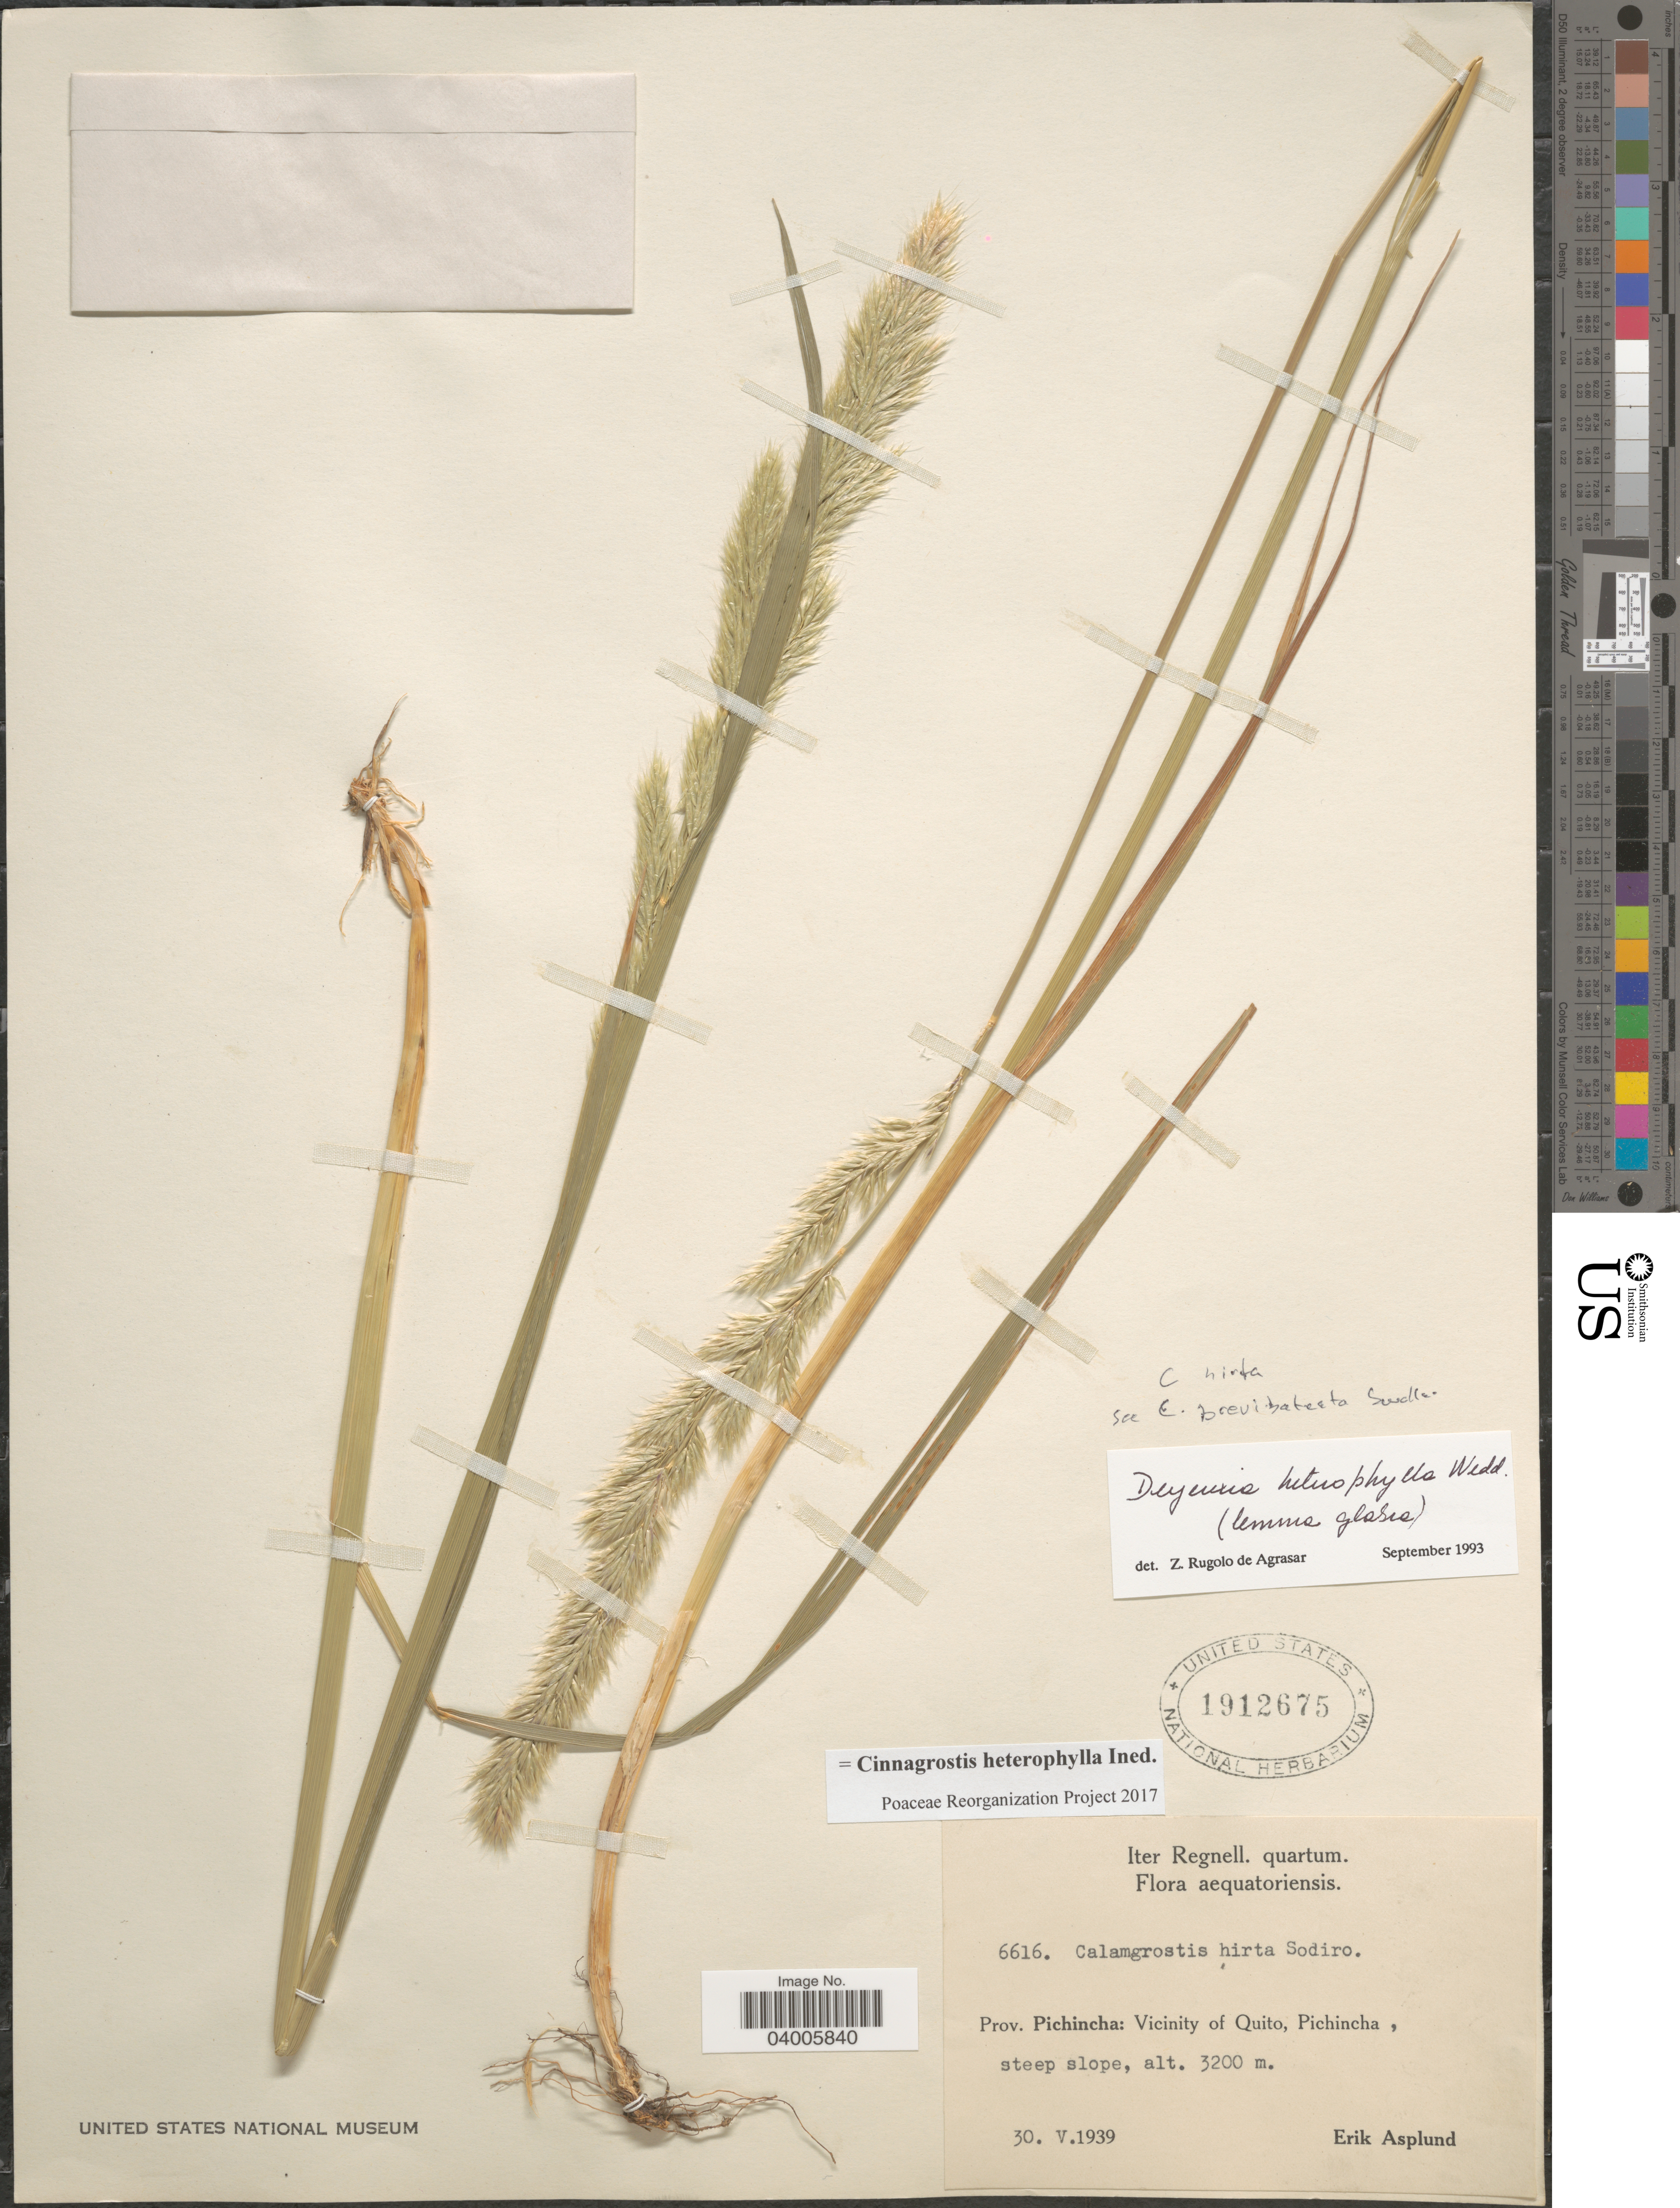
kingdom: Plantae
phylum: Tracheophyta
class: Liliopsida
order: Poales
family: Poaceae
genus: Cinnagrostis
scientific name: Cinnagrostis heterophylla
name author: (Wedd.) P.M. Peterson et al.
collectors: E. Asplund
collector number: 6616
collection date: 1939-05-30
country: Ecuador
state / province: Pichincha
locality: Aequatoriensis. Vicinity of Quito, Pichincha.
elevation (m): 3200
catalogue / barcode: US 1912675